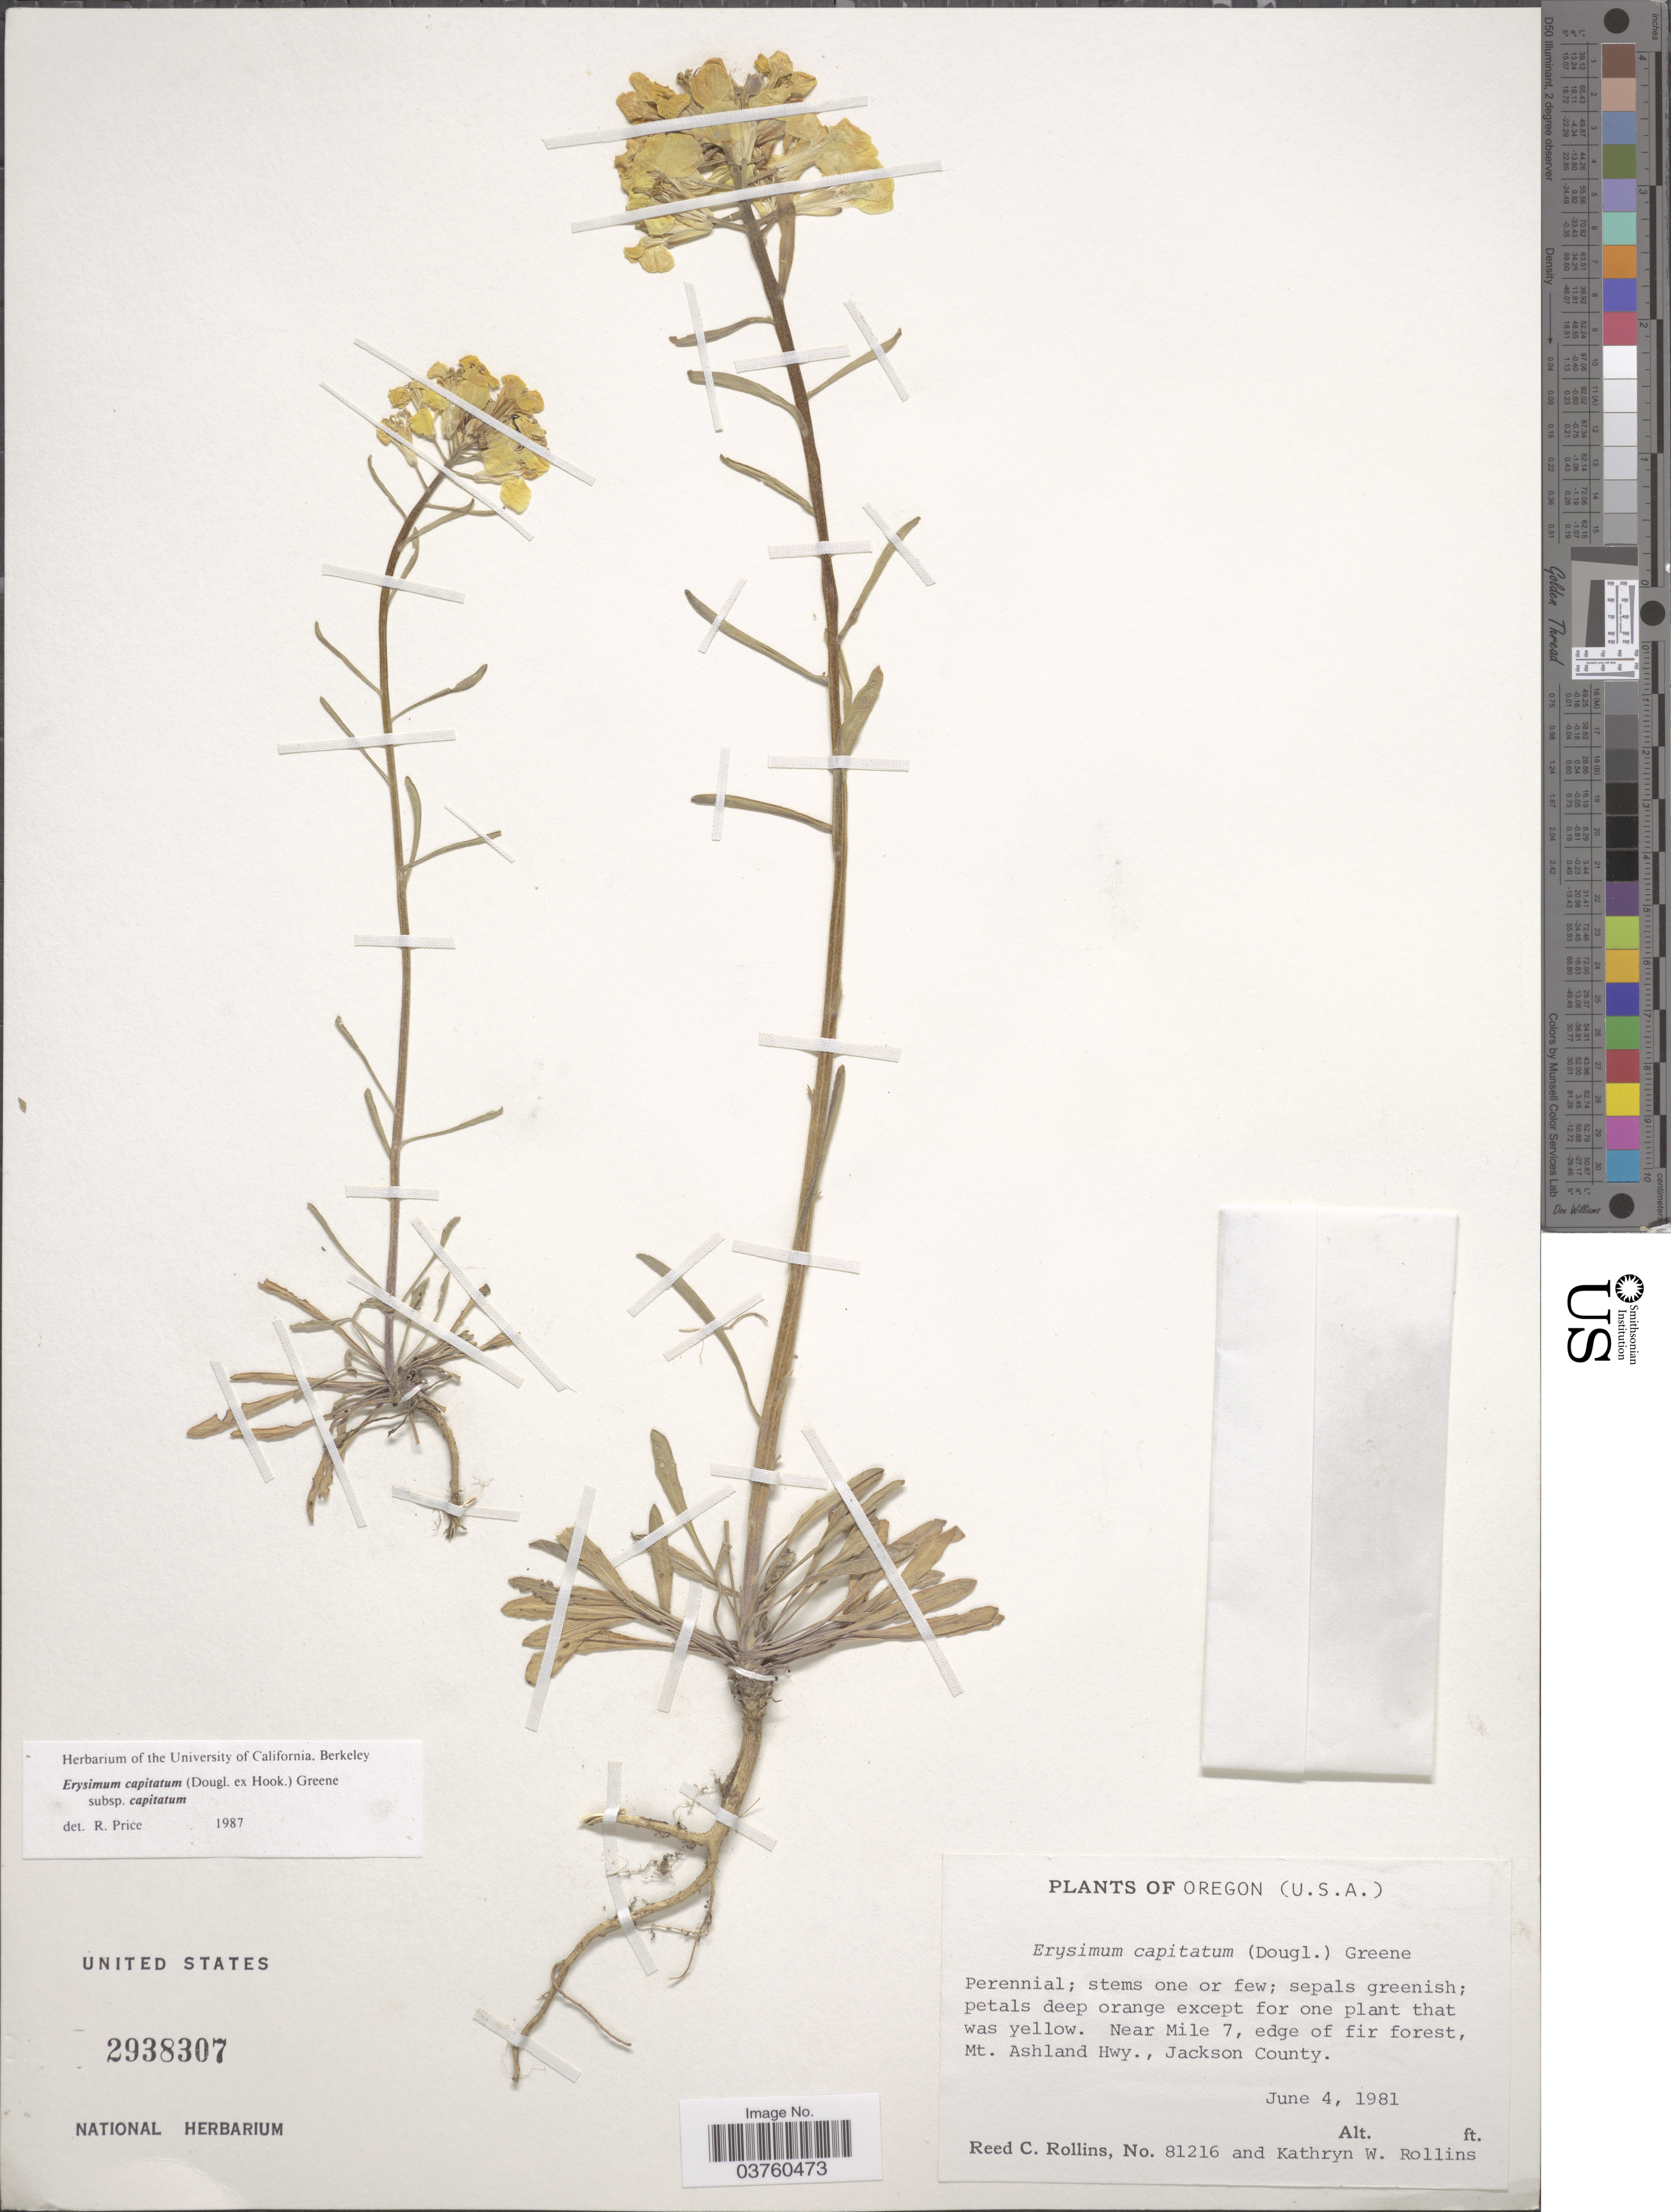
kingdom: Plantae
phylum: Tracheophyta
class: Magnoliopsida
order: Brassicales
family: Brassicaceae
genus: Erysimum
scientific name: Erysimum capitatum subsp. capitatum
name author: (Douglas ex Hook.) Greene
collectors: R. C. Rollins & K. W. Rollins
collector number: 81216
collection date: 1981-06-04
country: United States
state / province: Oregon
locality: Near Mile 7, edge of fir forest, Mt. Ashland Hwy., Jackson County.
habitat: edge of fir forest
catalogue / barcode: US 2938307